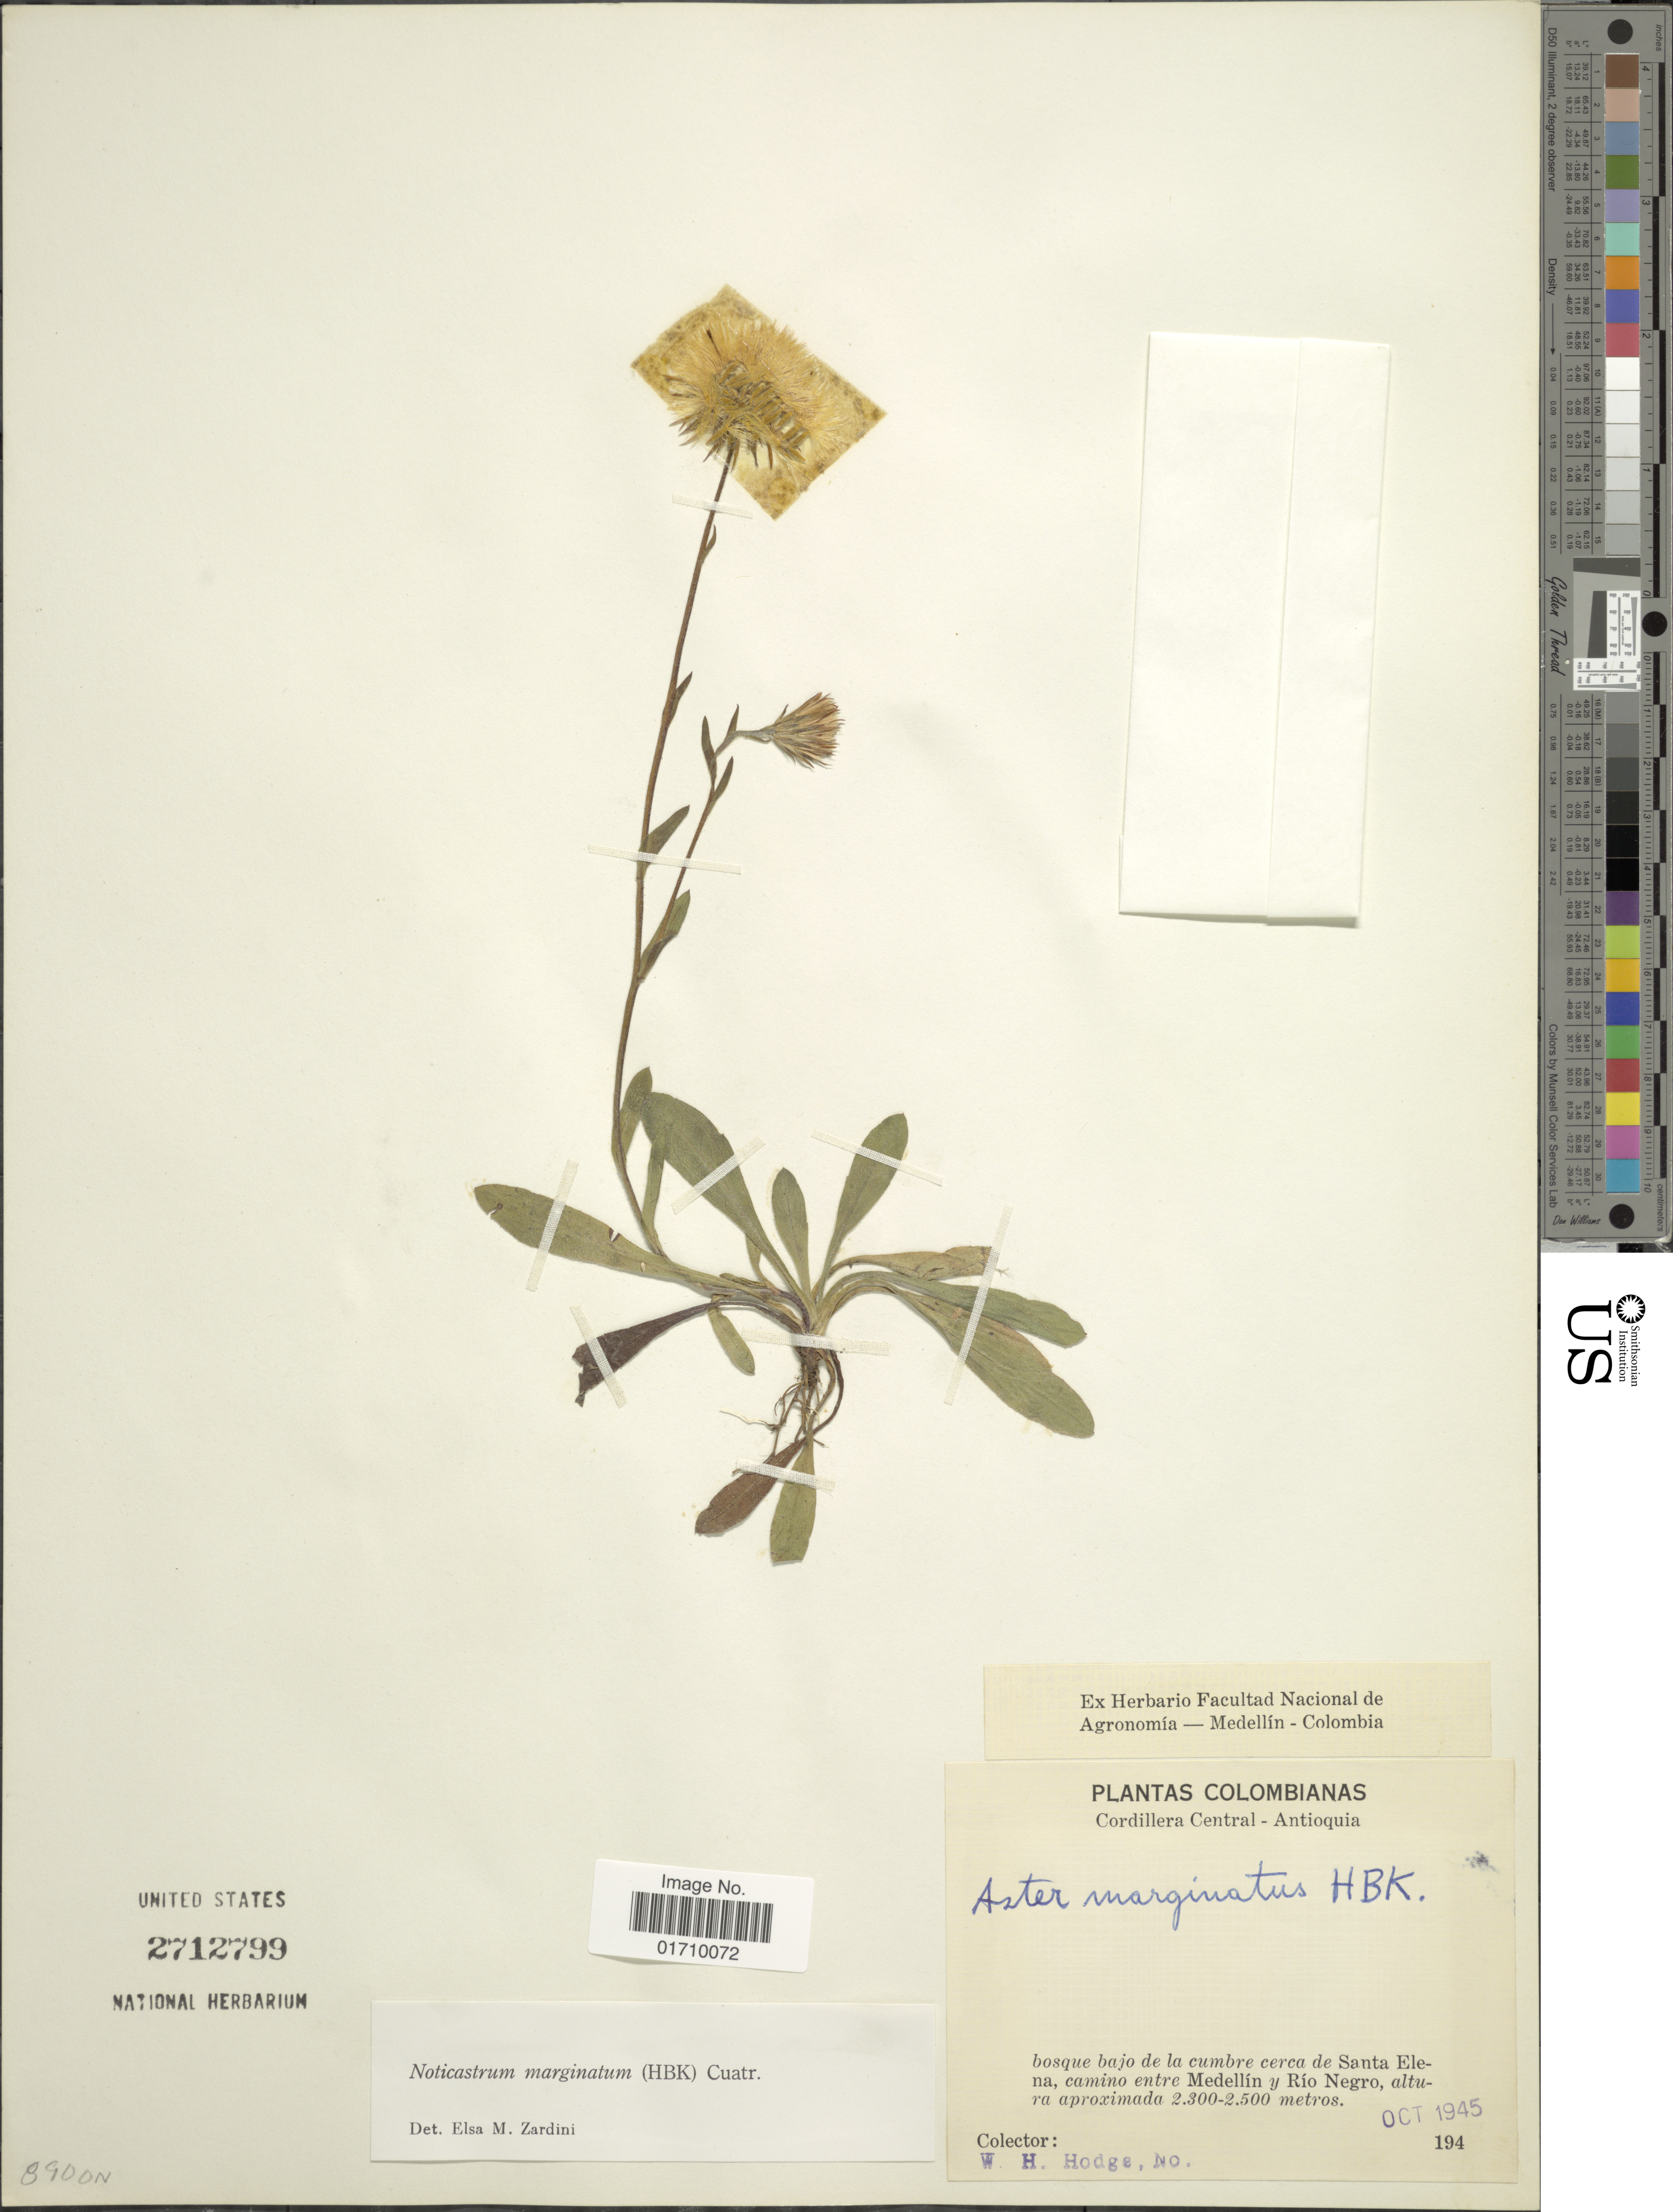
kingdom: Plantae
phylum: Tracheophyta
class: Magnoliopsida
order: Asterales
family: Asteraceae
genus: Noticastrum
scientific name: Noticastrum marginatum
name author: (Kunth) Cuatrec.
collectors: W. Hodge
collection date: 1945-10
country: Colombia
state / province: Antioquia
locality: Cordillera Central, cerca de Santa Elena, camino entre Medellin y Rio Negro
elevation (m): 2300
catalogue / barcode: US 2712799